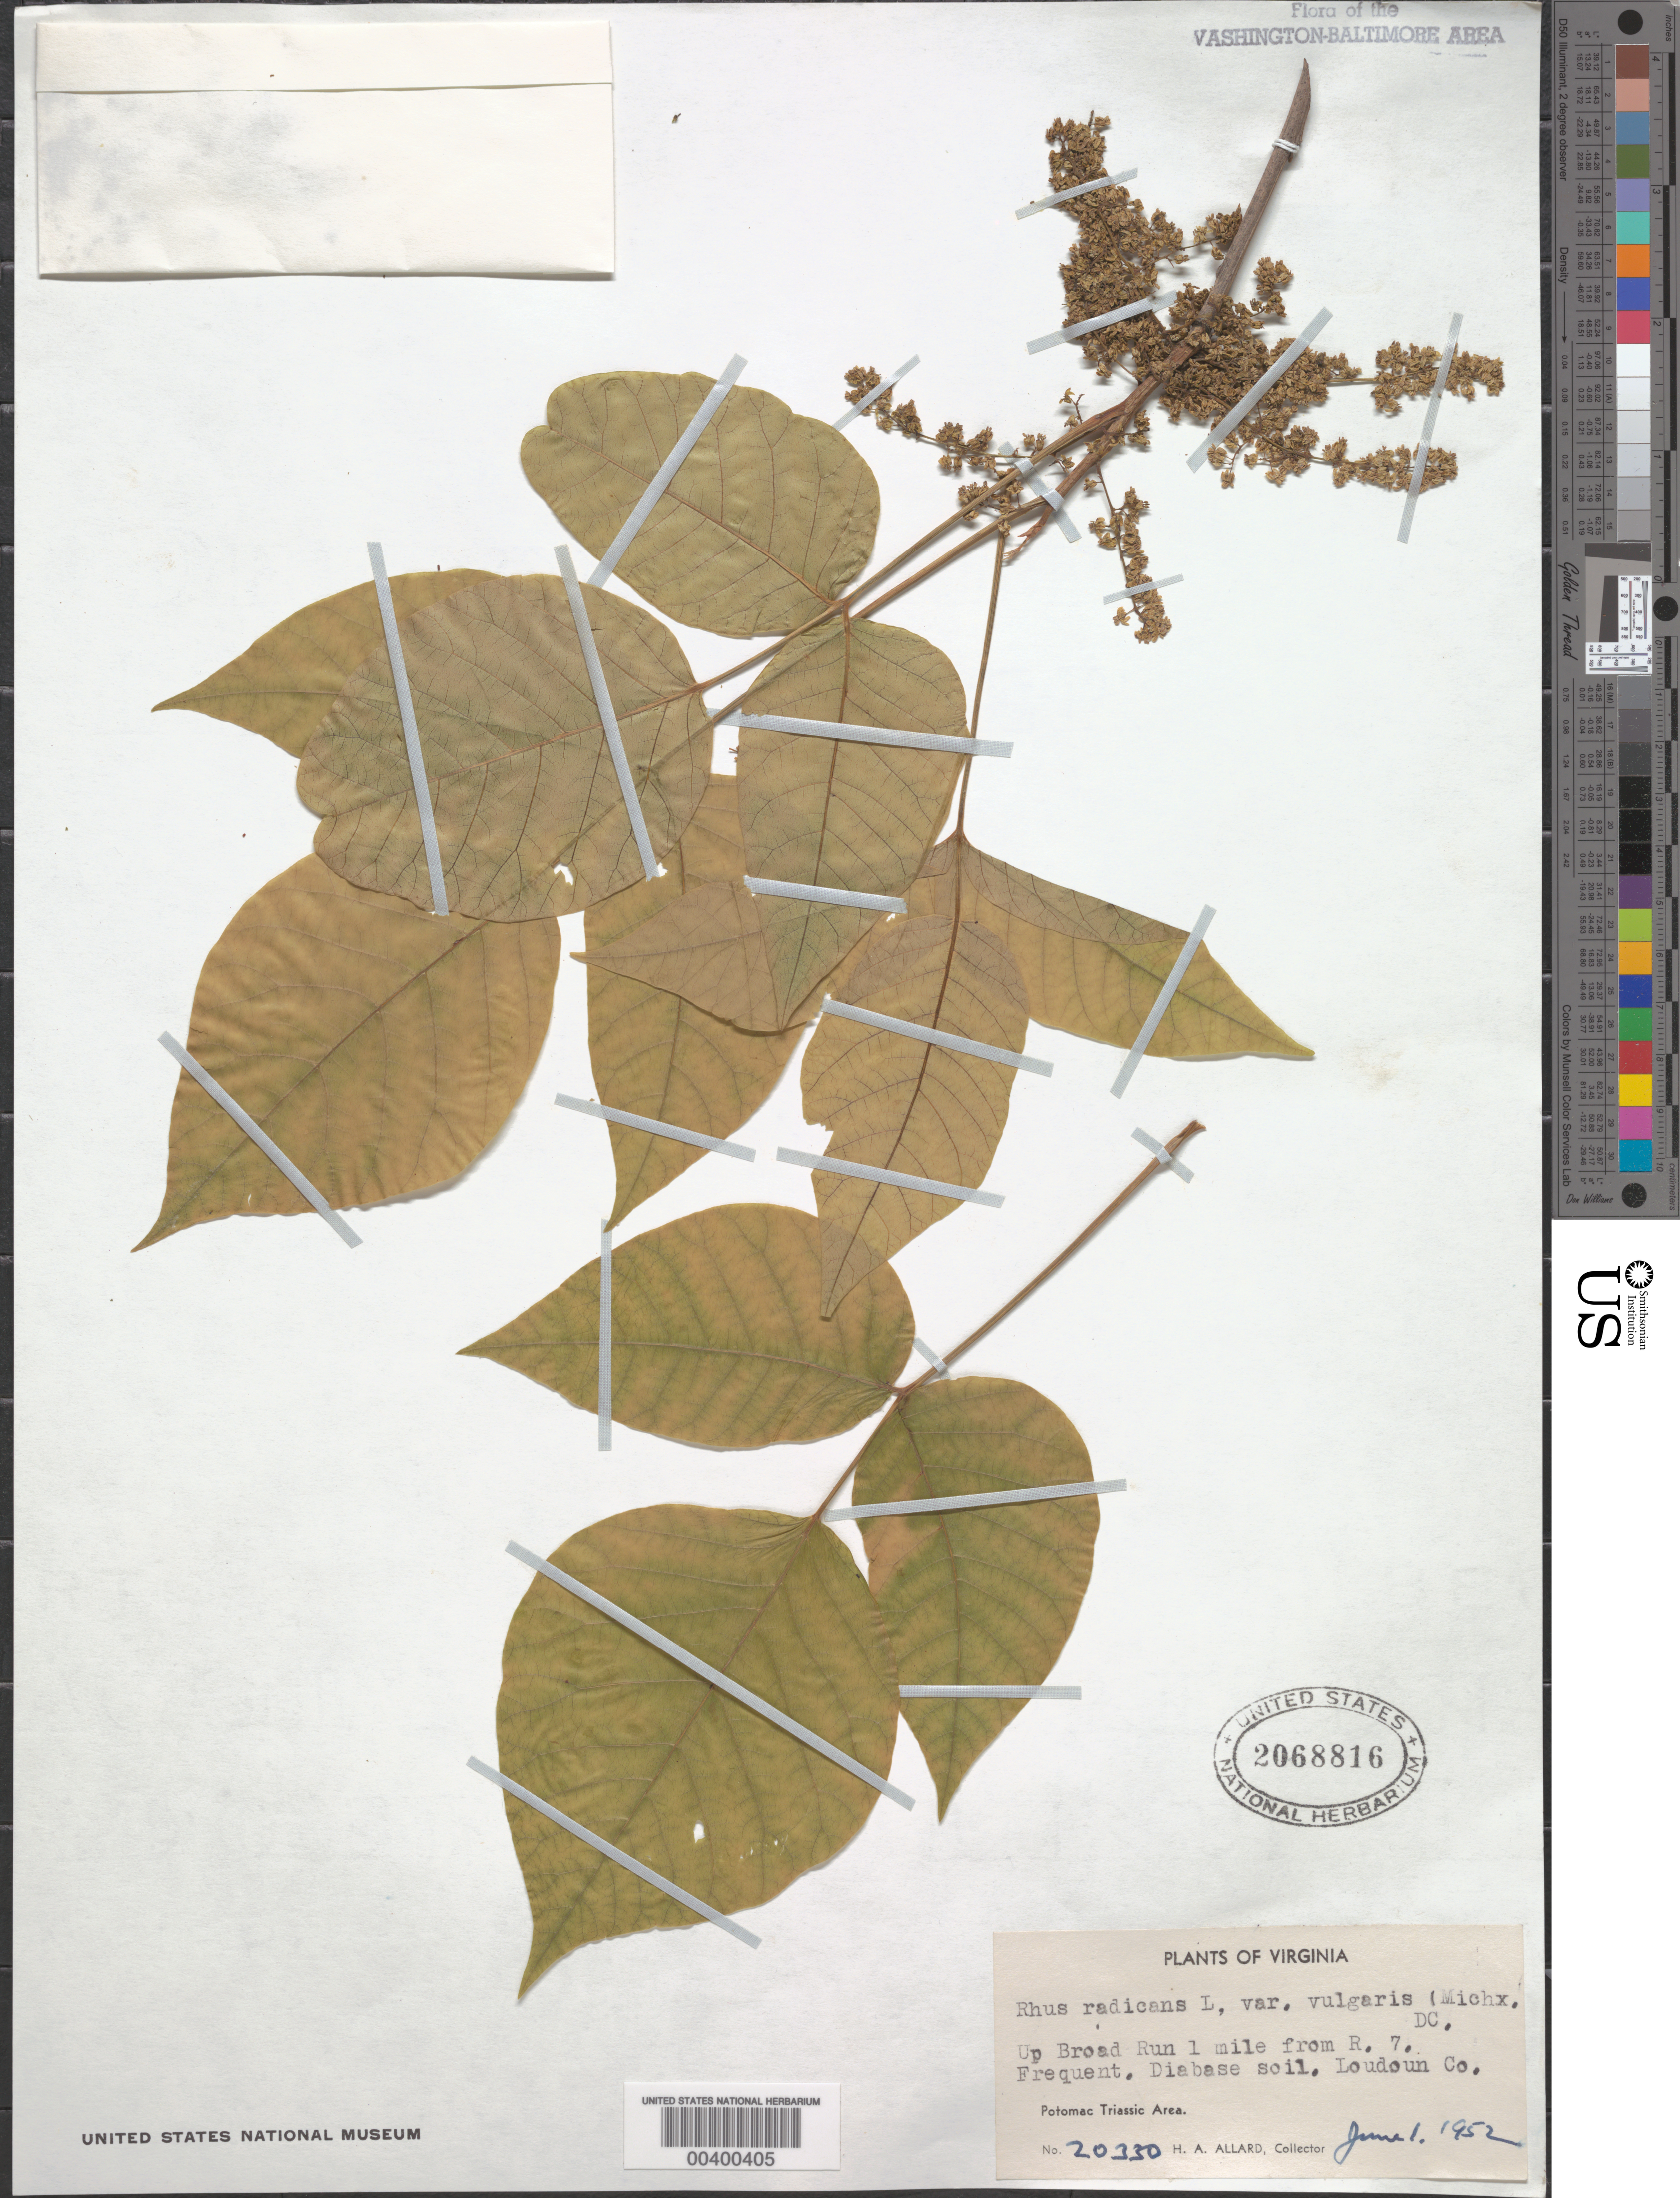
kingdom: Plantae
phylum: Tracheophyta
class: Magnoliopsida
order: Sapindales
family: Anacardiaceae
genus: Toxicodendron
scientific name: Toxicodendron radicans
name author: (L.) Kuntze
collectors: H. A. Allard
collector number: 20330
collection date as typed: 01 Jun 1952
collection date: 1952-06-01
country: United States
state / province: Virginia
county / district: Loudoun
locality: Broad Run near Route 7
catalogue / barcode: US 2068816